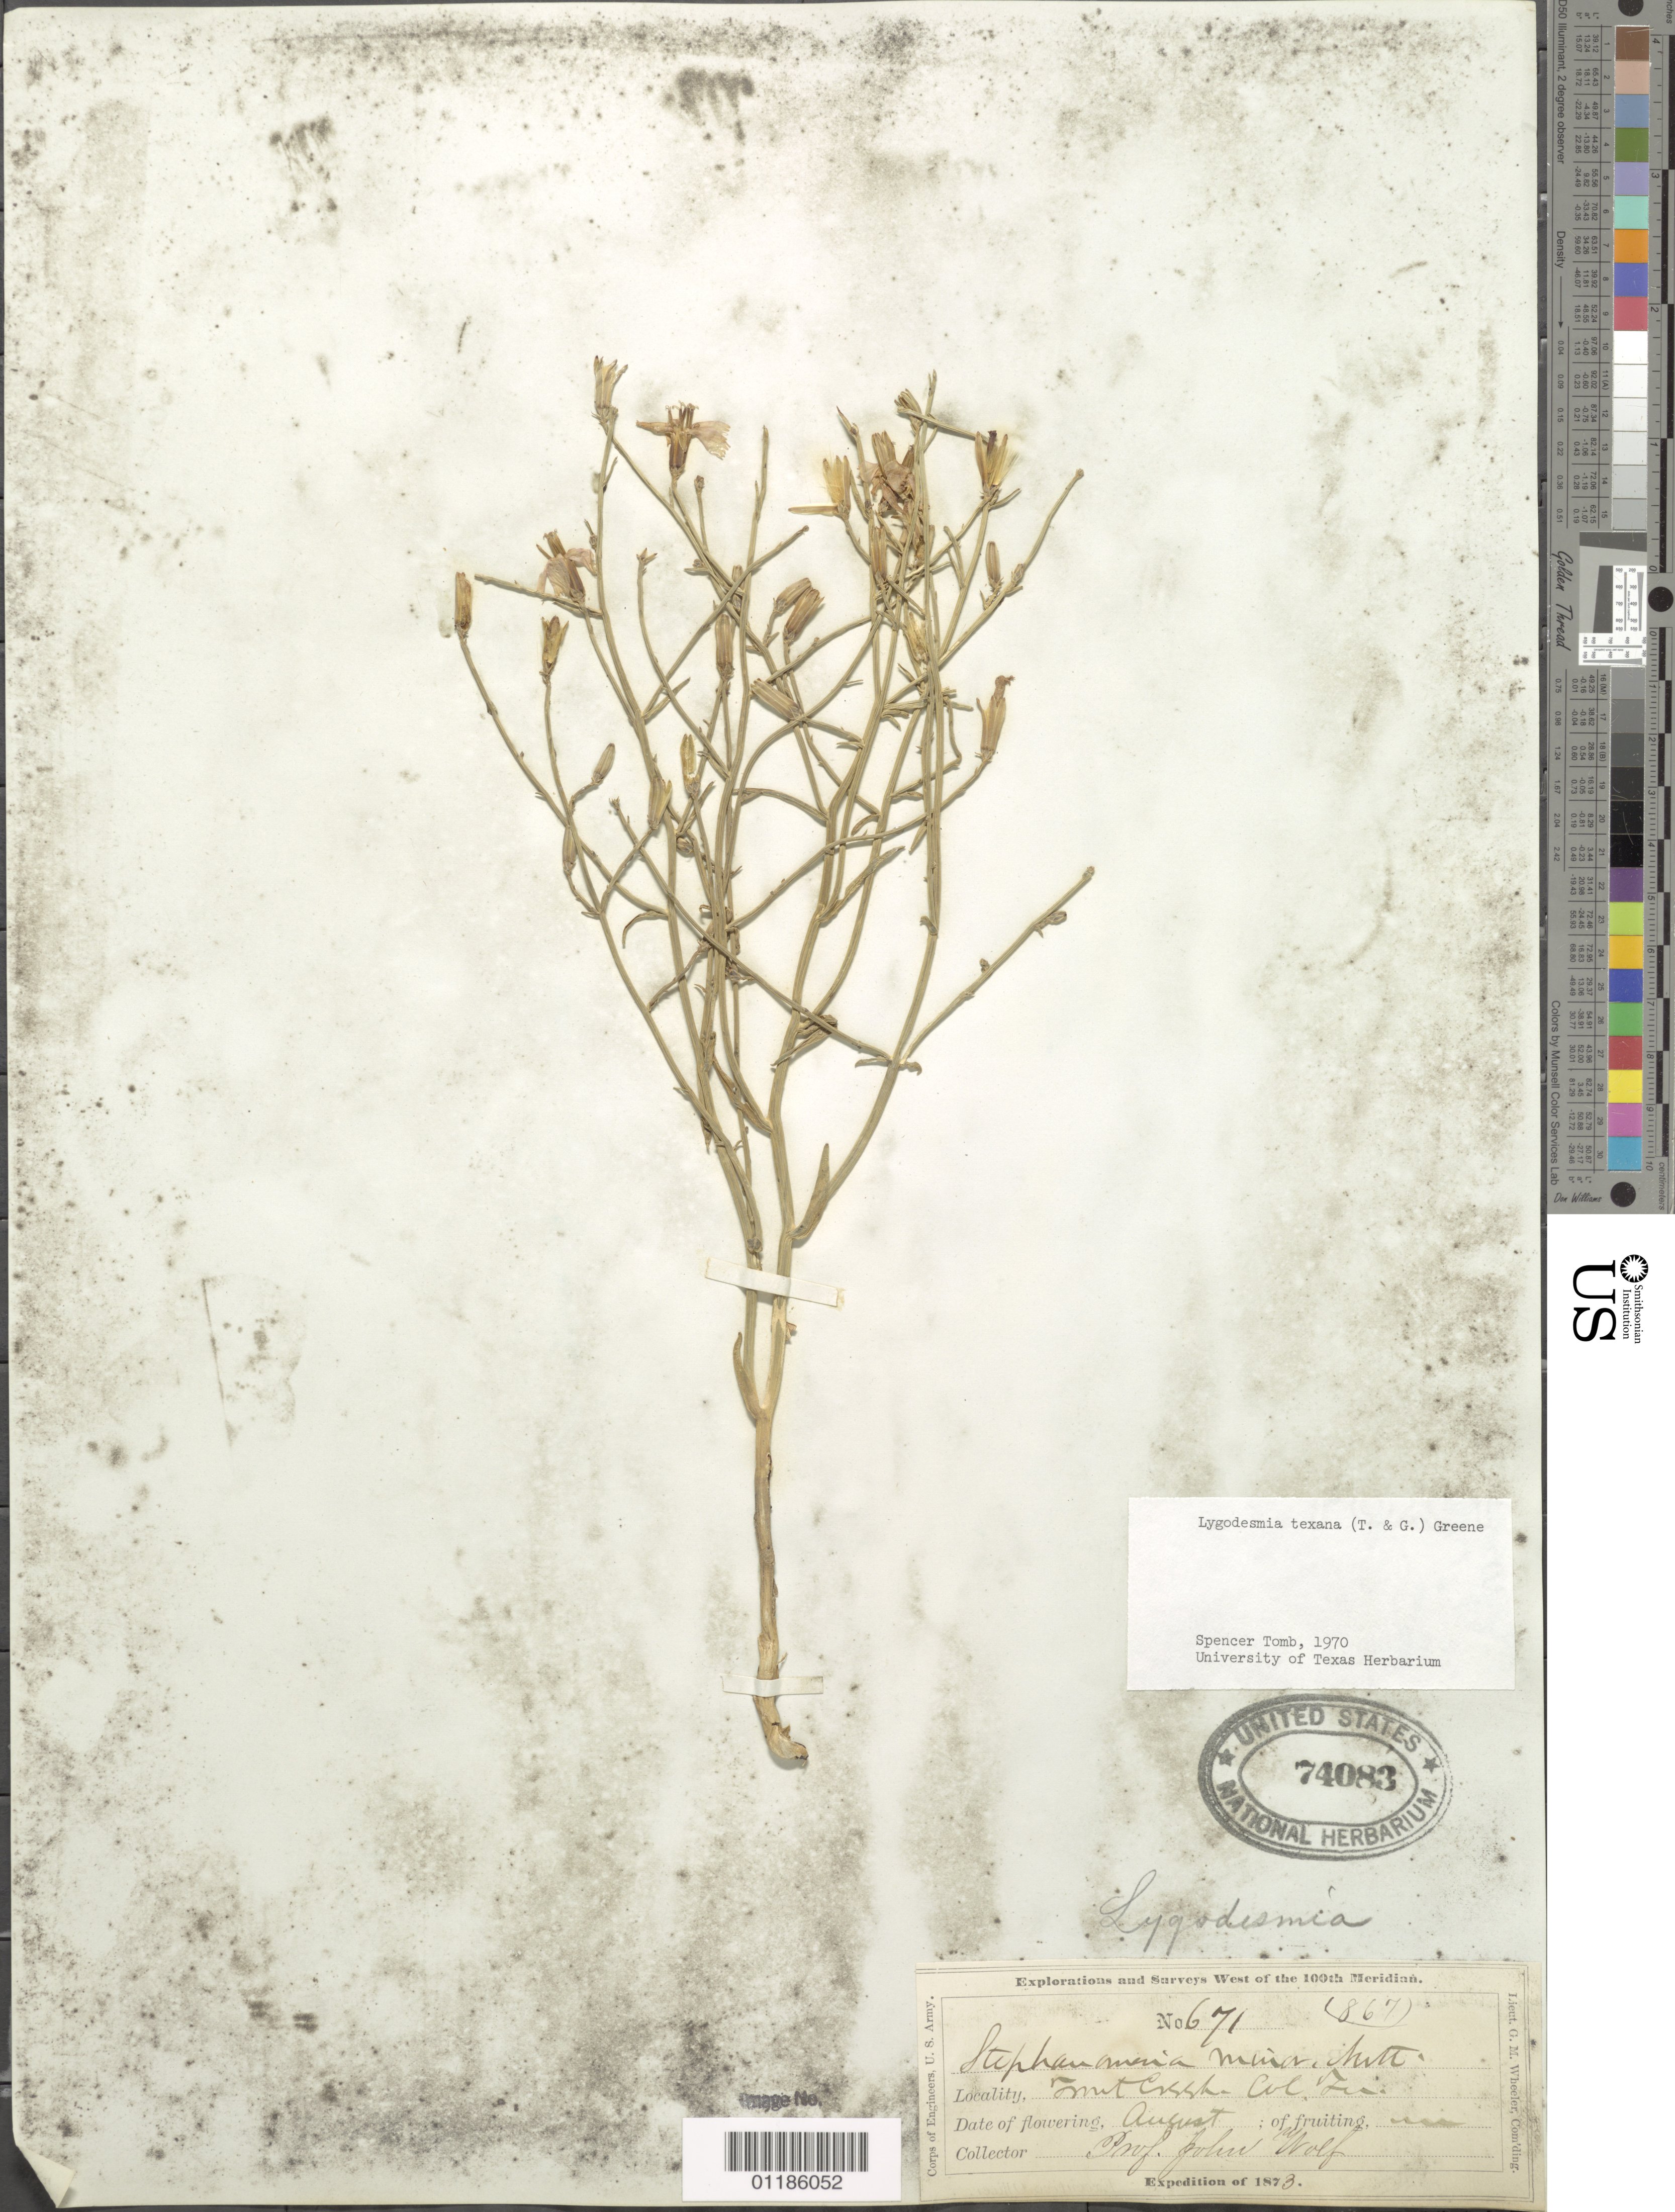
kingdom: Plantae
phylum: Tracheophyta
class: Magnoliopsida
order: Asterales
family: Asteraceae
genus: Lygodesmia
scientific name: Lygodesmia texana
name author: (Torr. & A. Gray) Greene ex Small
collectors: J. Wolf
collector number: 671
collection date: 1873-08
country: United States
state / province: Colorado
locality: Front Creek, Col. Ter.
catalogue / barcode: US 74083